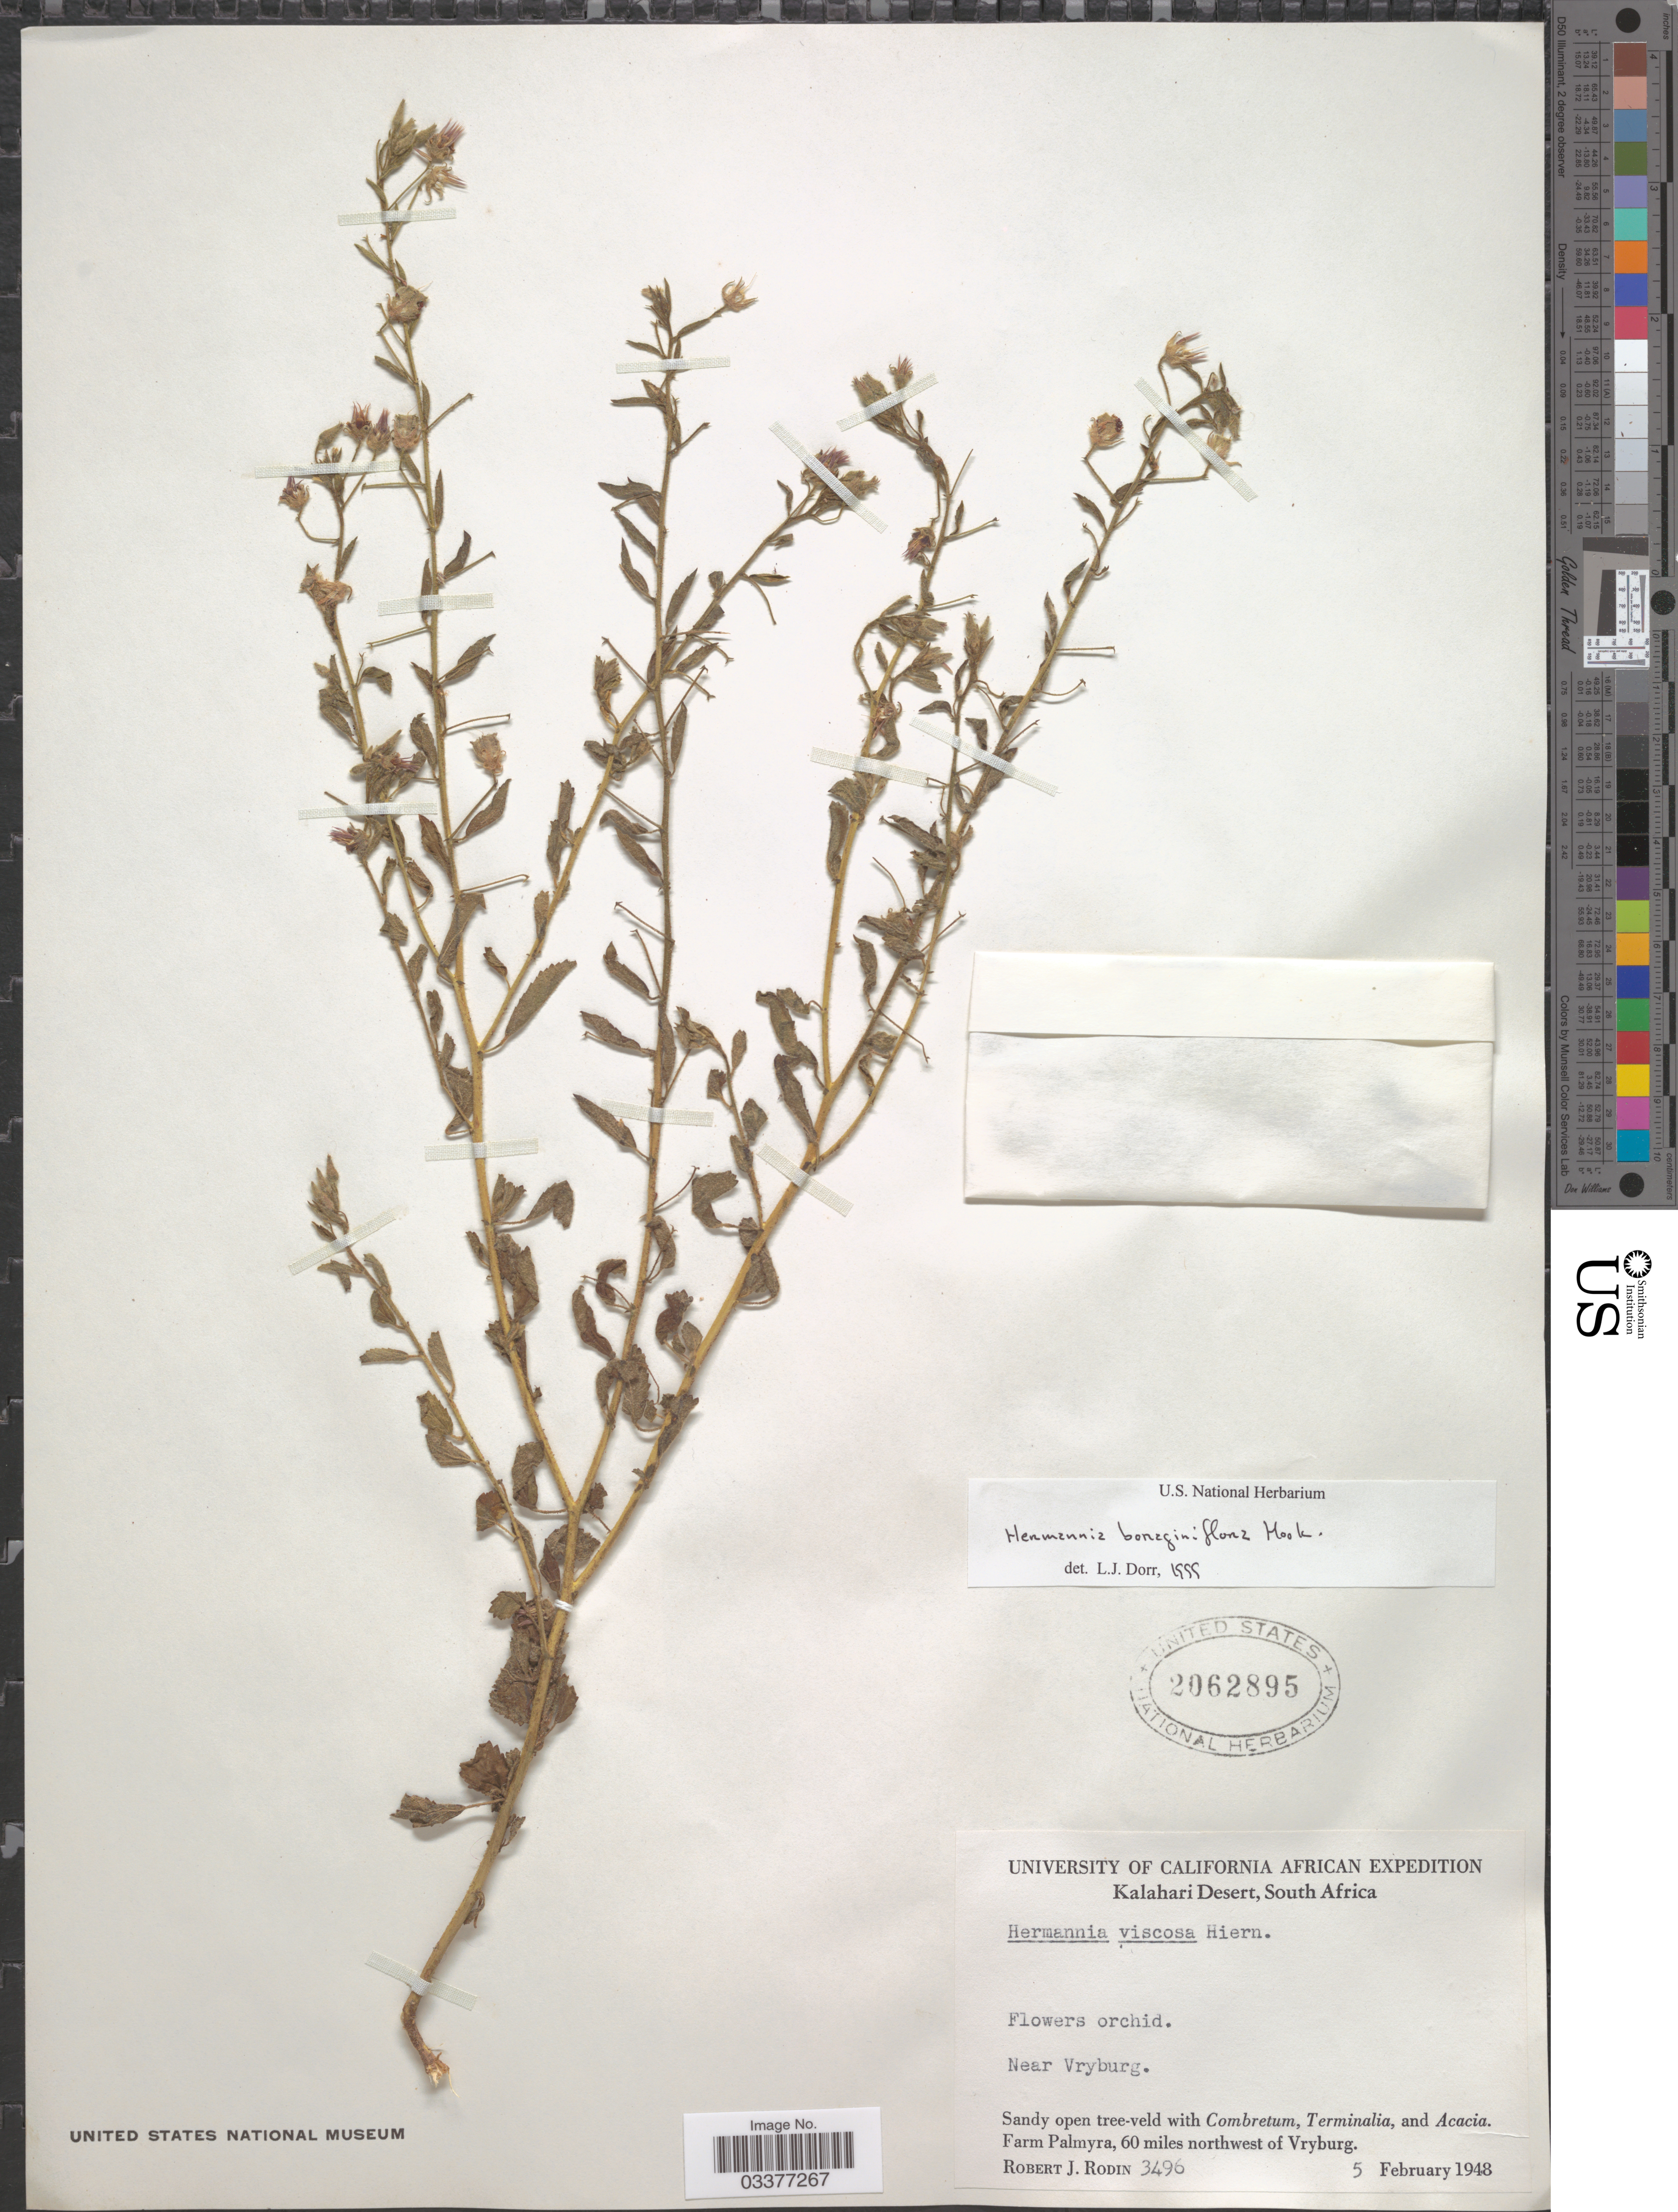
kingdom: Plantae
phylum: Tracheophyta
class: Magnoliopsida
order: Malvales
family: Malvaceae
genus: Hermannia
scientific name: Hermannia boraginiflora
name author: Hook.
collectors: R. J. Rodin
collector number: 3496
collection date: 1948-02-05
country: South Africa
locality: Kalahari Desert. Near Vryburg. Farm Palmyra, 60 miles northwest of Vryburg.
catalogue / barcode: US 2062895